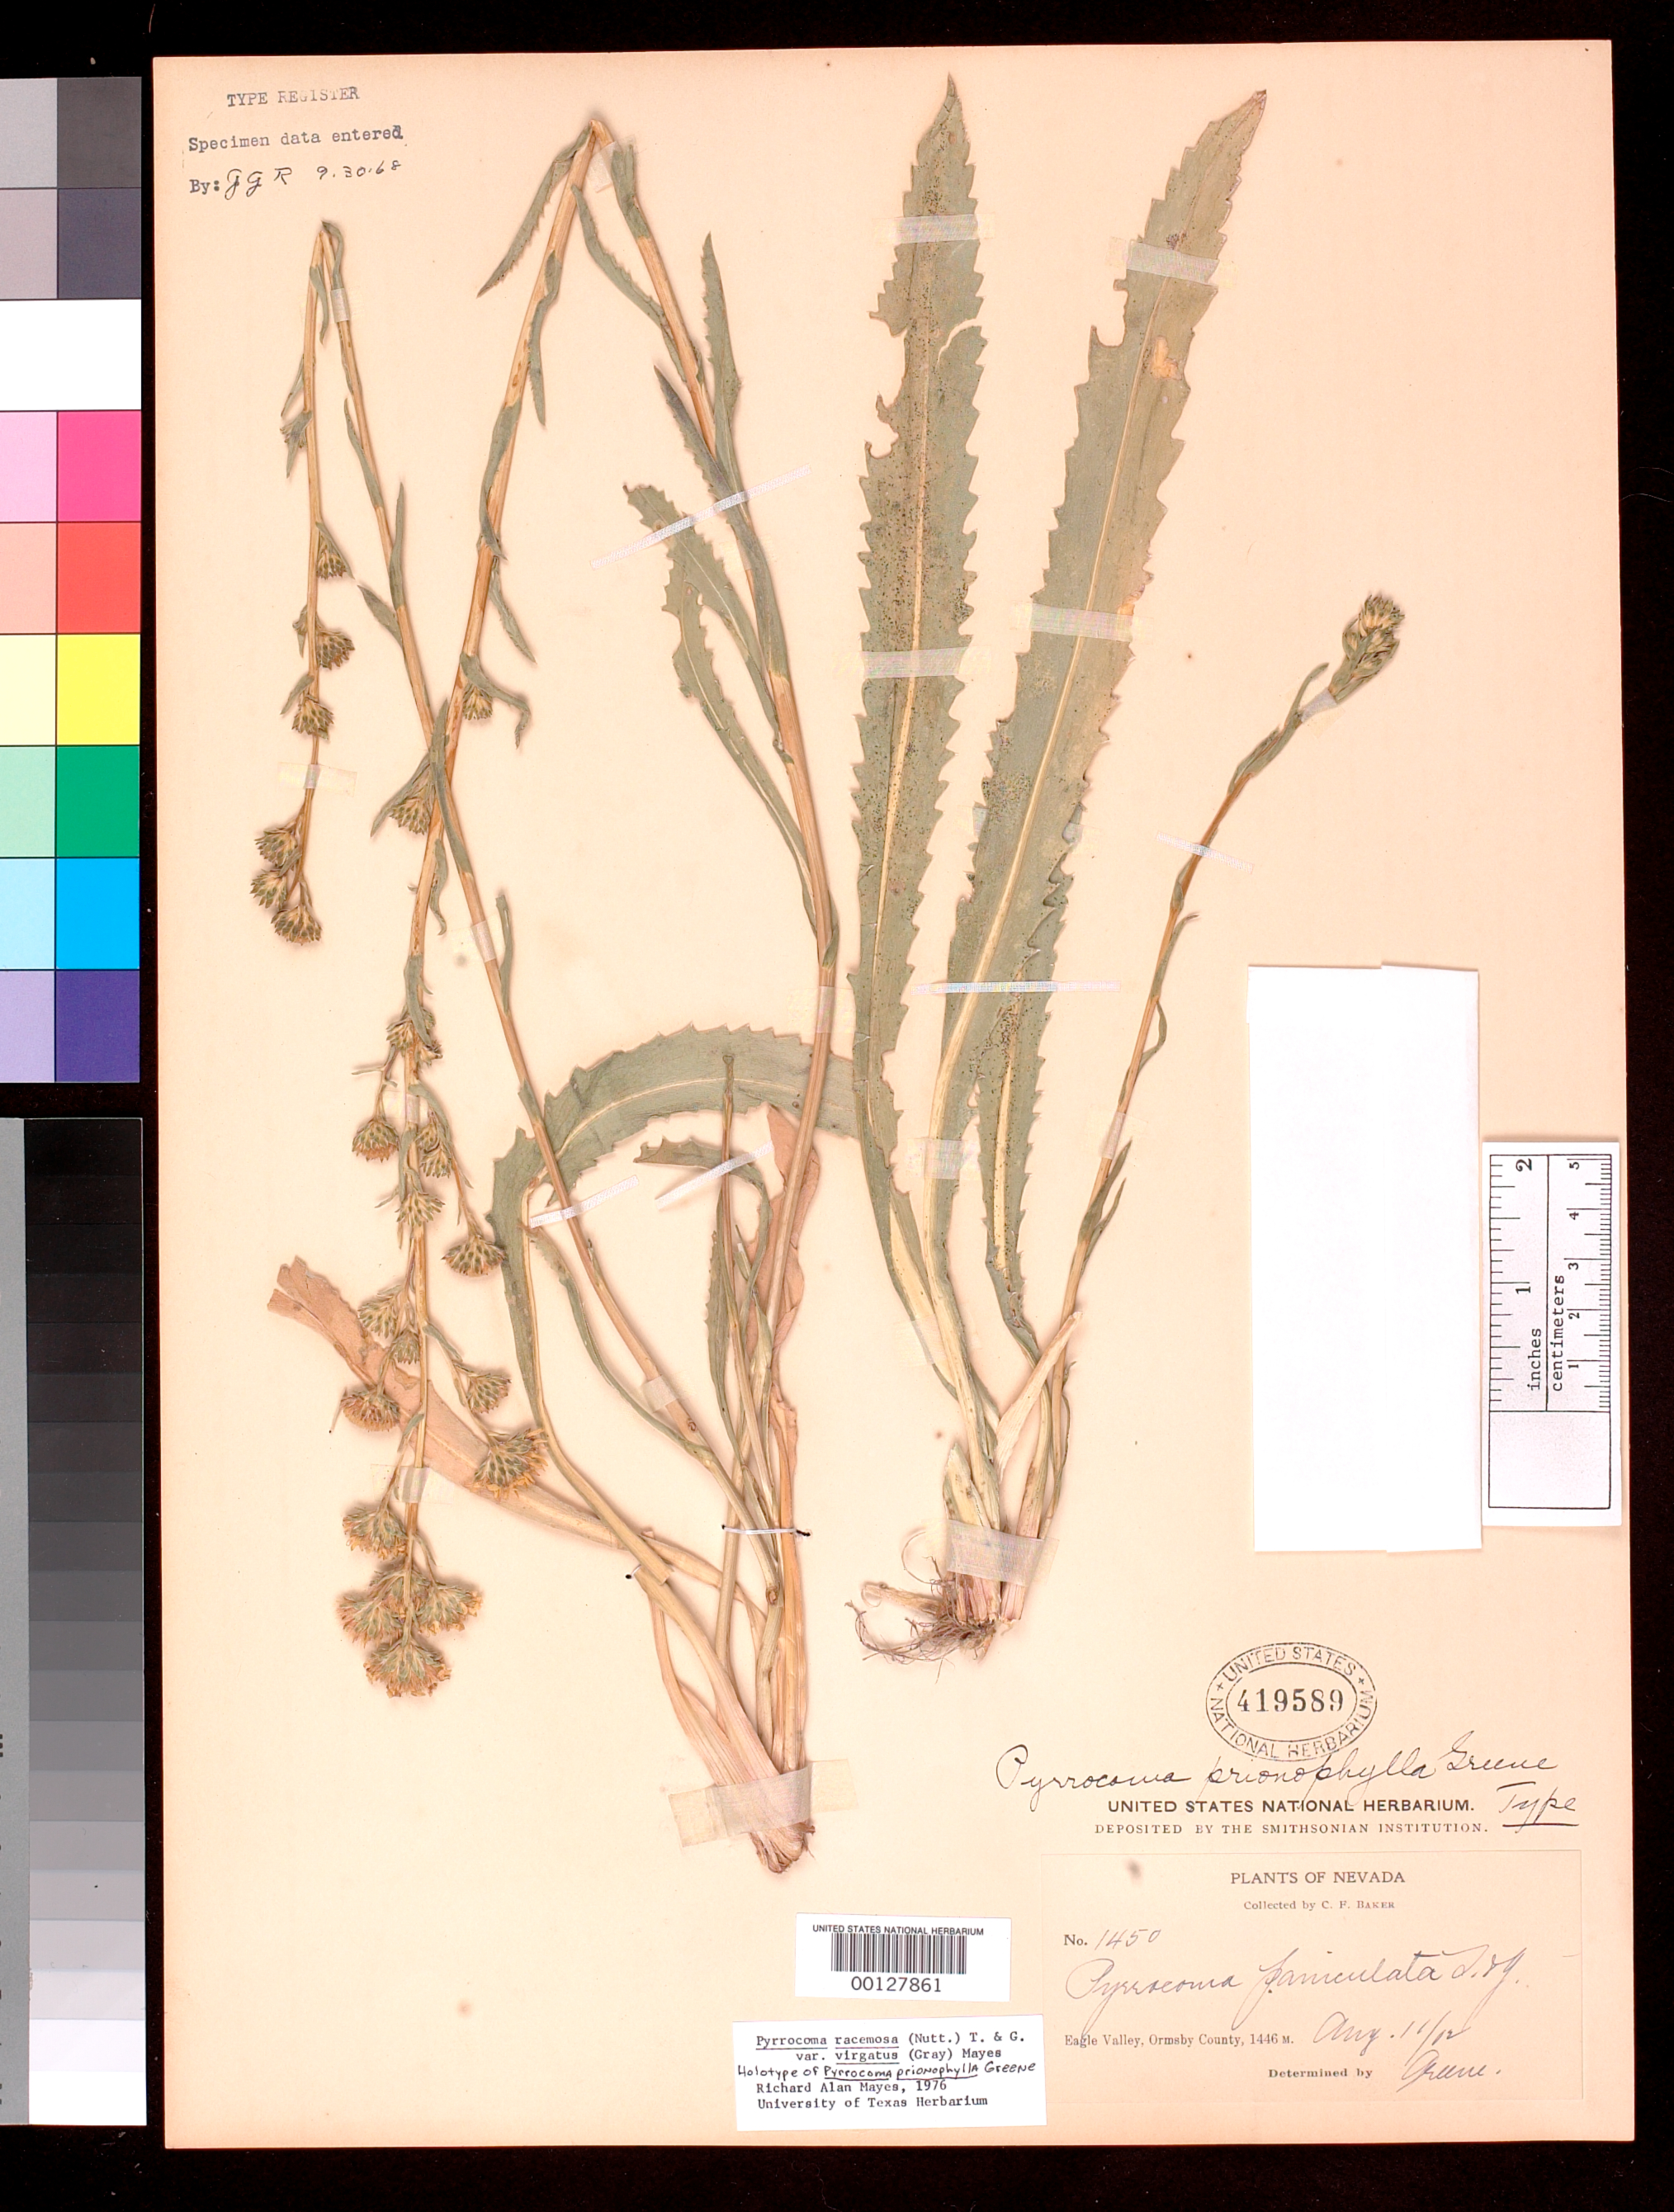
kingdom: Plantae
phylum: Tracheophyta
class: Magnoliopsida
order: Asterales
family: Asteraceae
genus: Pyrrocoma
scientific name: Pyrrocoma prionophylla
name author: Greene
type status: Holotype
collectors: C. F. Baker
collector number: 1450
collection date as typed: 11 Aug 1902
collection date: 1902-08-11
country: United States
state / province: Nevada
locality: Eagle Valley.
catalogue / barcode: US 419589